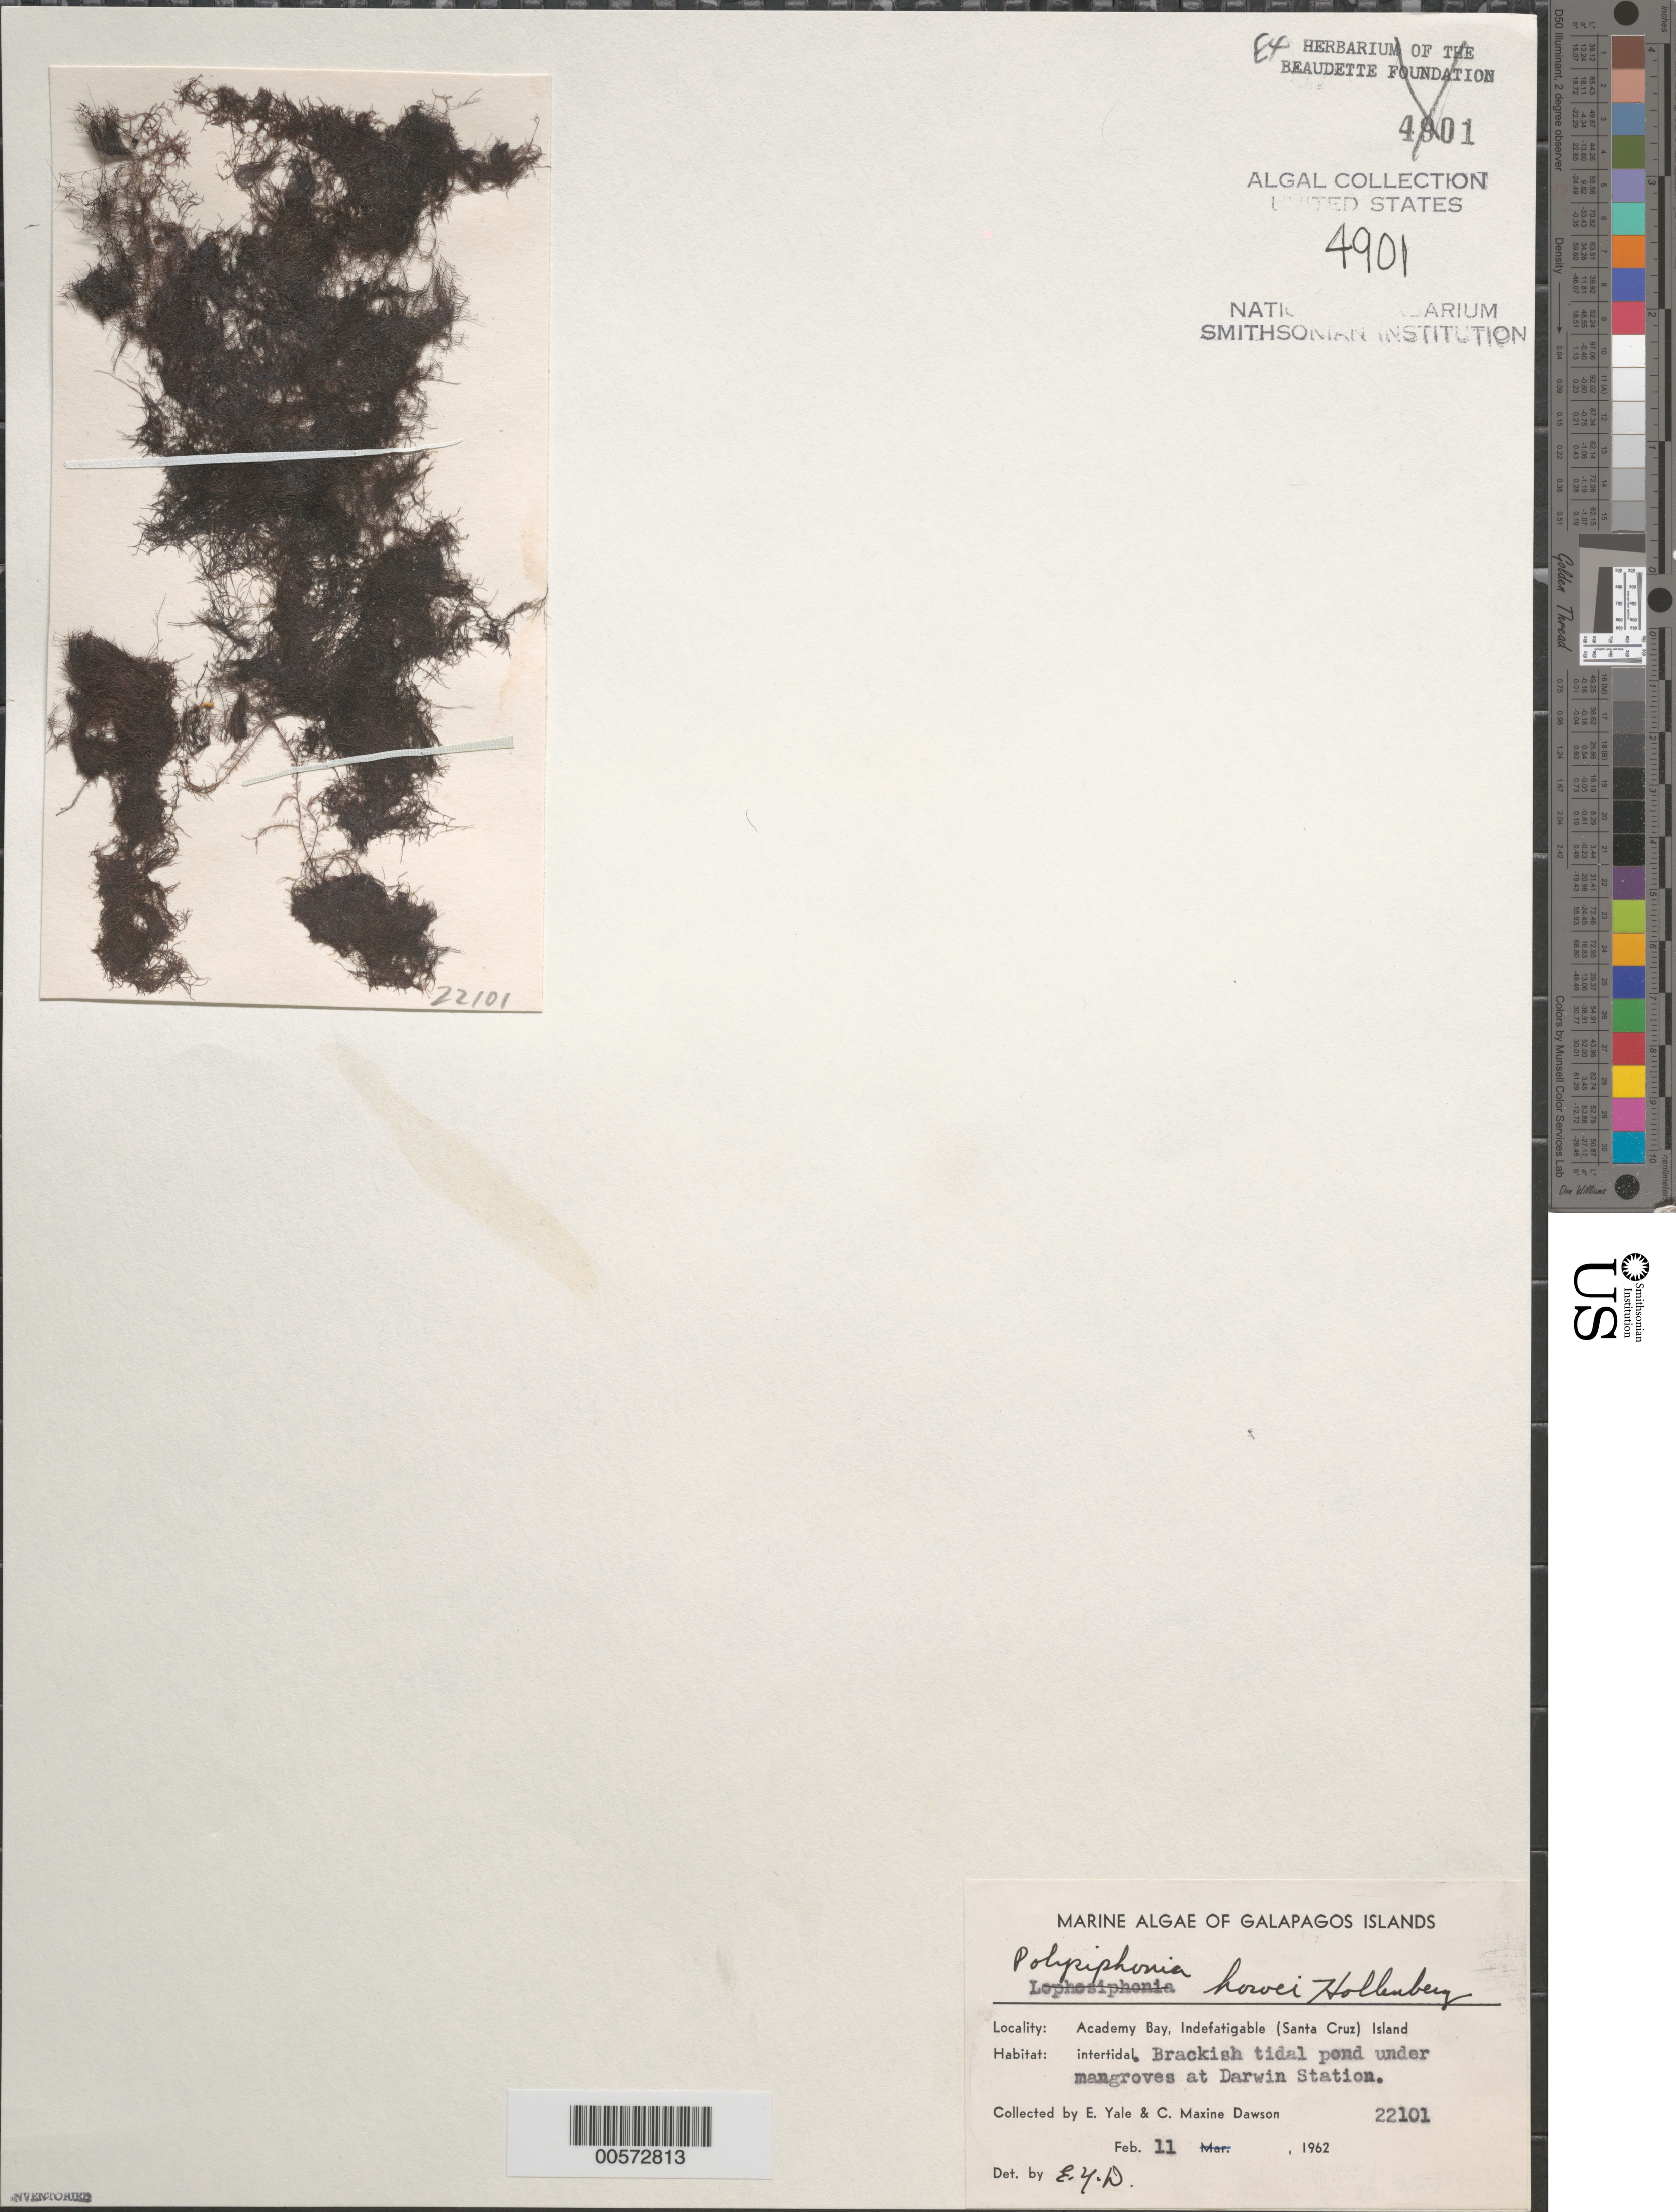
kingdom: Plantae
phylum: Rhodophyta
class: Florideophyceae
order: Ceramiales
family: Rhodomelaceae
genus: Wilsonosiphonia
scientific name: Wilsonosiphonia howei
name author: (Hollenb.) D.E.Bustamante et al.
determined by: Algae name updating Project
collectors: E. Y. Dawson & C. M. Dawson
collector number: EYD 22101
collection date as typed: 11 Feb 1962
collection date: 1962-02-11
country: Ecuador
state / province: Colón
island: Santa Cruz [Indefatigable, Chaves]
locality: Academy Bay, Darwin Station shore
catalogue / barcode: US 4901